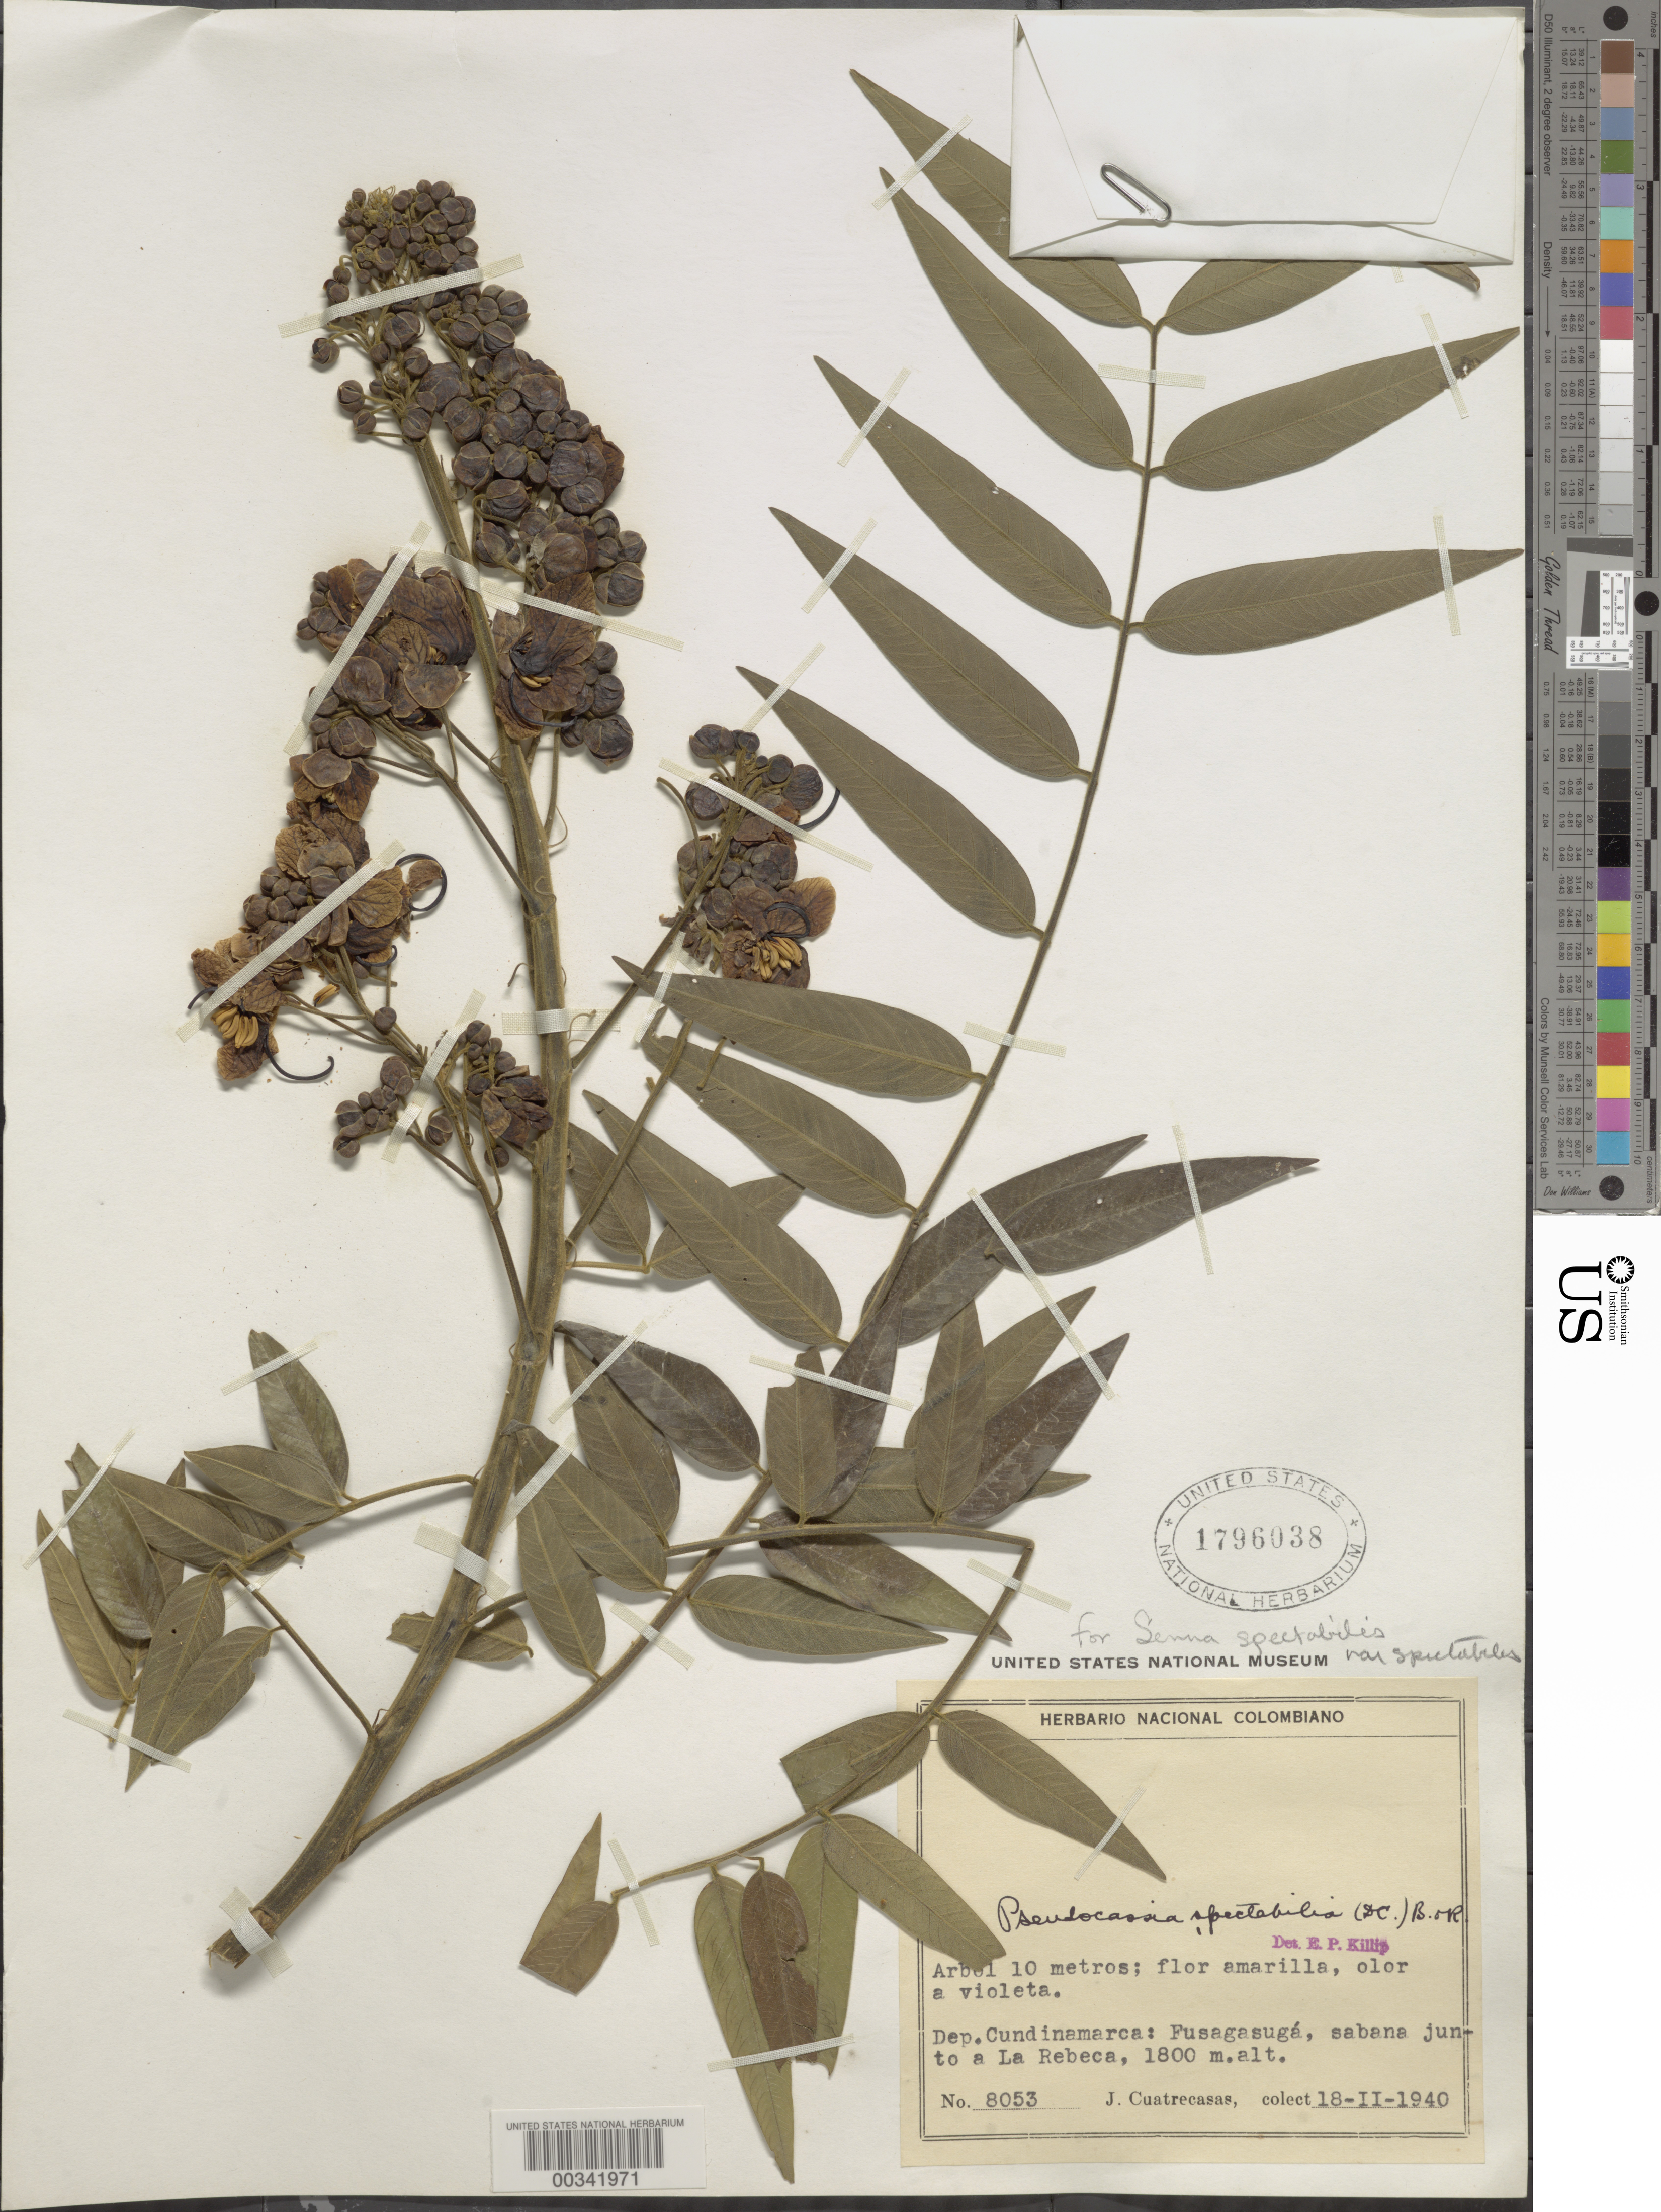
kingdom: Plantae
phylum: Tracheophyta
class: Magnoliopsida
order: Fabales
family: Fabaceae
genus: Senna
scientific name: Senna spectabilis var. spectabilis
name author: (DC.) H.S. Irwin & Barneby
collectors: J. Cuatrecasas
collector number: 8053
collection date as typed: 18 Feb 1940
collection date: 1940-02-18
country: Colombia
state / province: Cundinamarca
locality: Fusagasugá, Sabana Junto a la Rebeca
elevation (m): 1800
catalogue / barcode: US 1796038